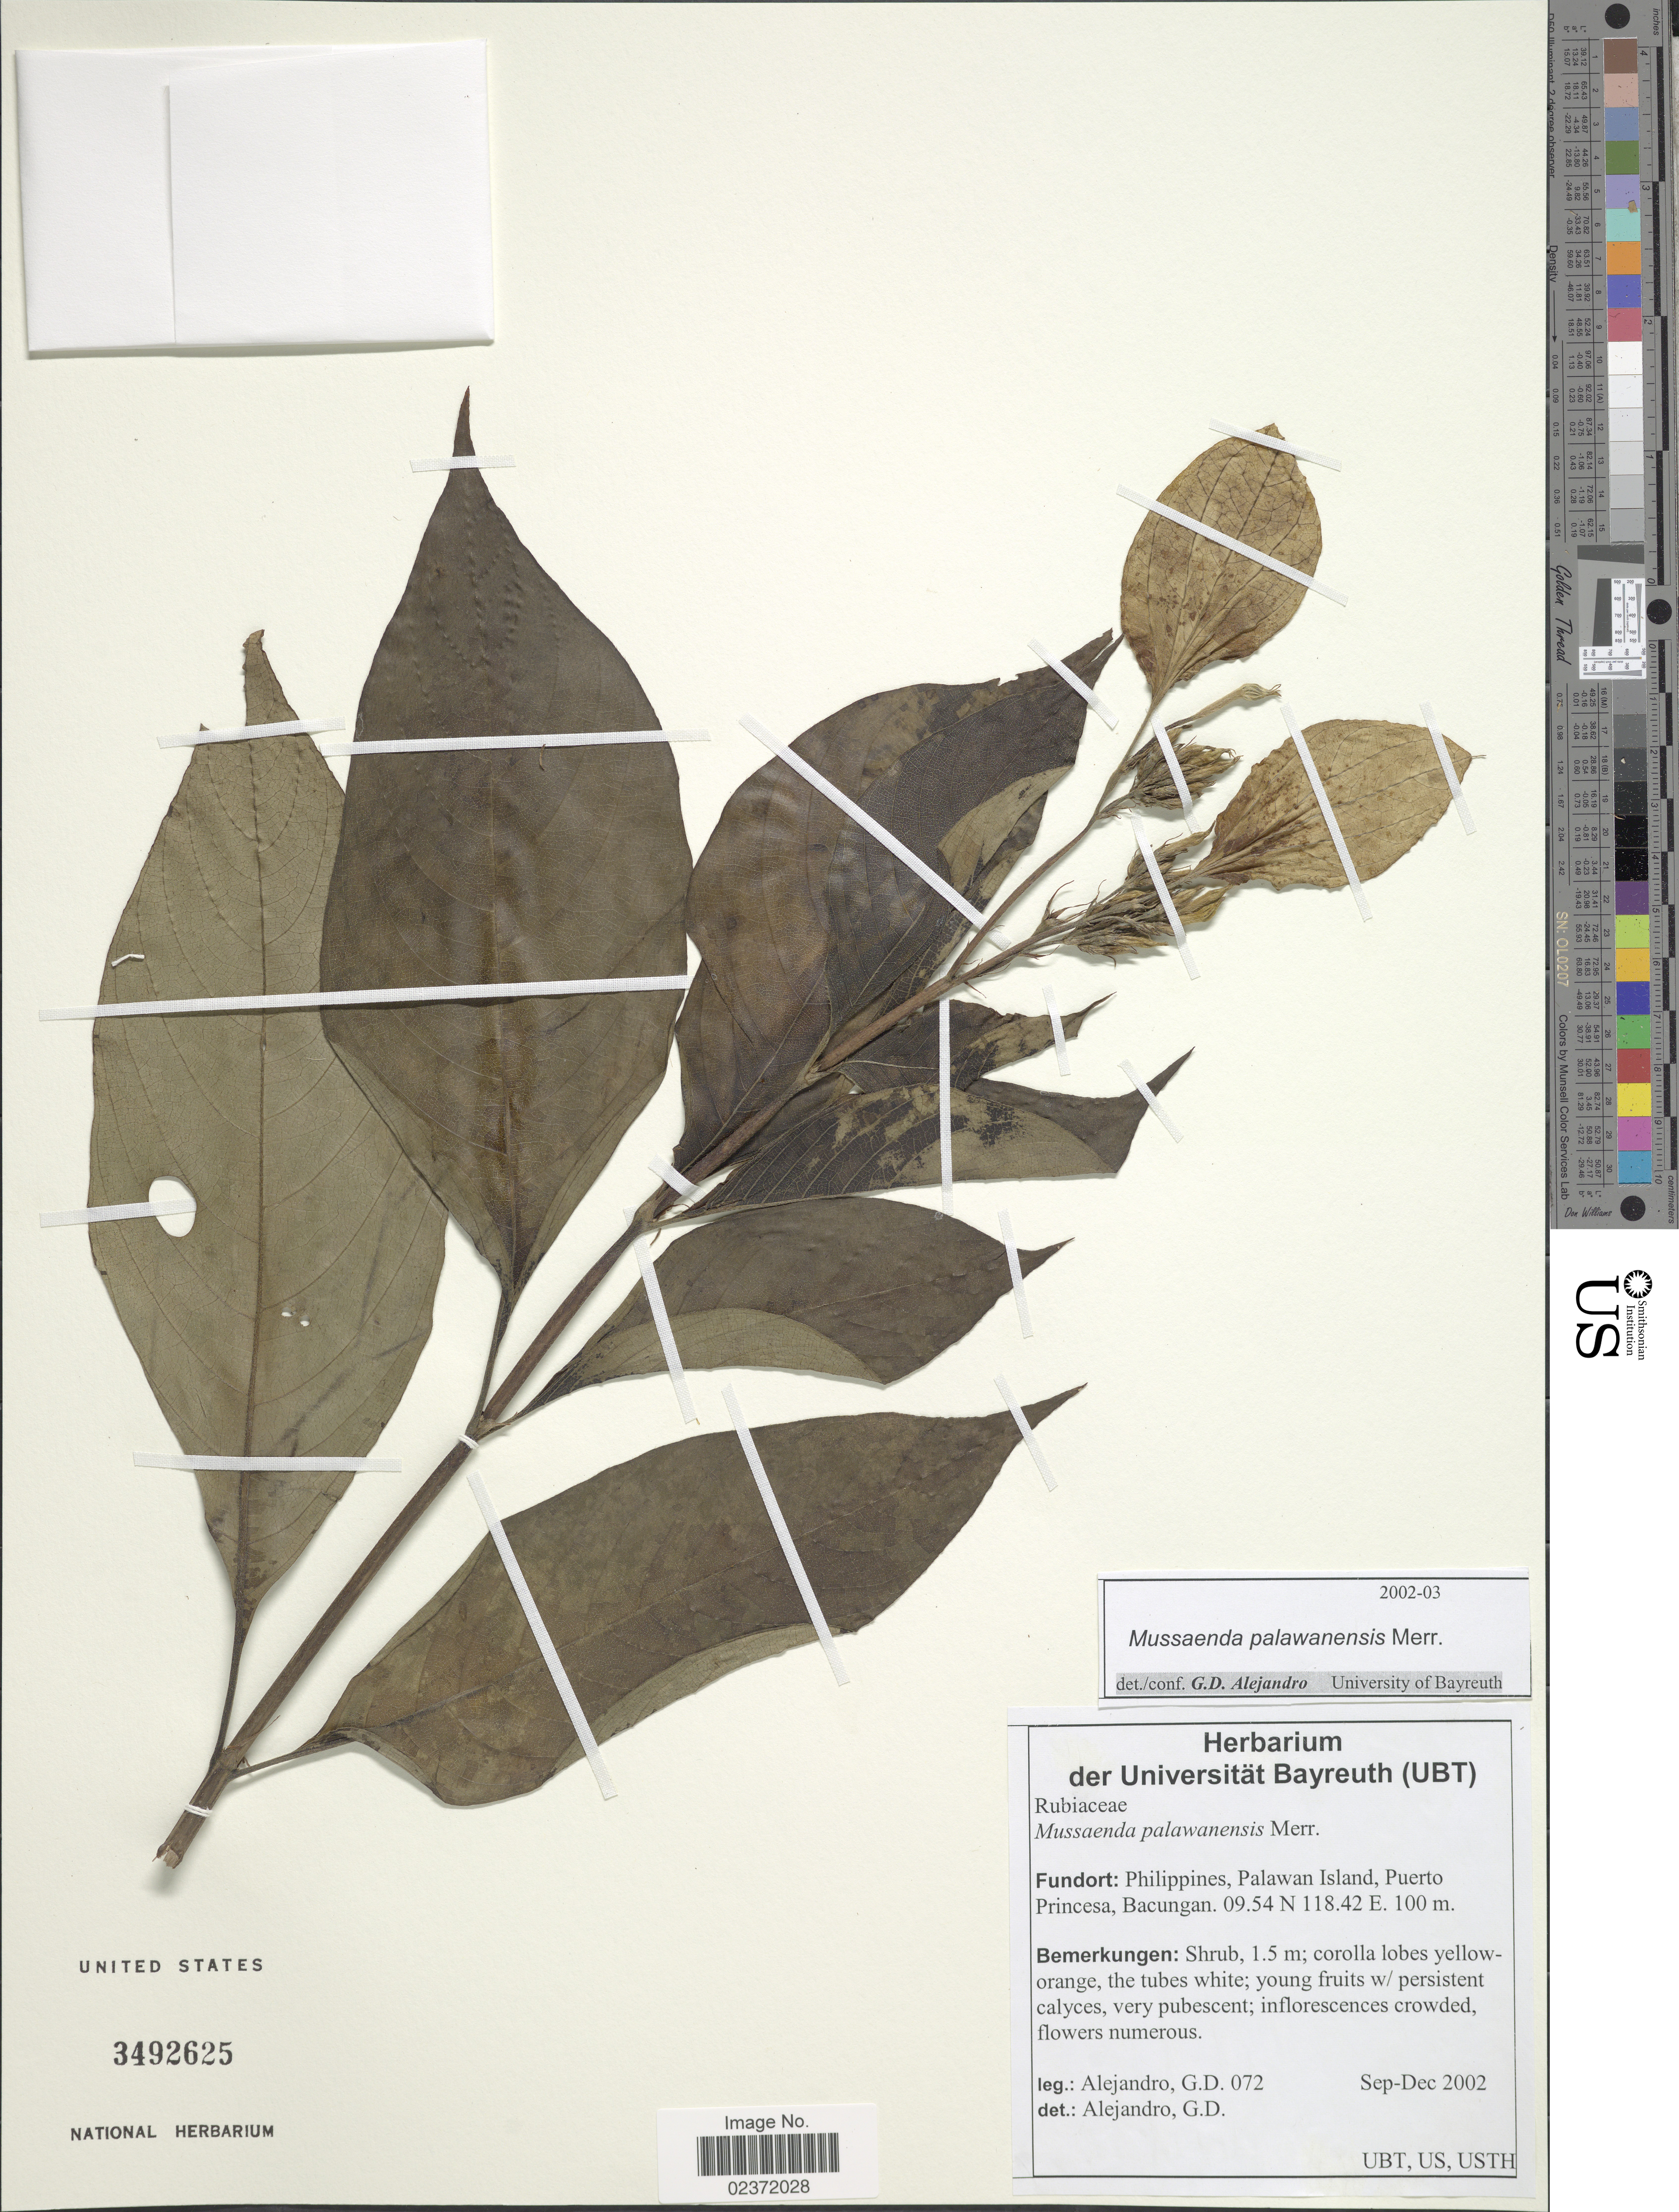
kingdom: Plantae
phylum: Tracheophyta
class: Magnoliopsida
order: Gentianales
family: Rubiaceae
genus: Mussaenda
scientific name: Mussaenda palawanensis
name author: Merr.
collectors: G. J. D. Alejandro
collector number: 072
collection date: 2002-09/2002-12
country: Philippines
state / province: Mimaropa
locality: Philippines, Palawan Island, Puerto Princesa, Bacungan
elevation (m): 100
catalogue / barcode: US 3492625